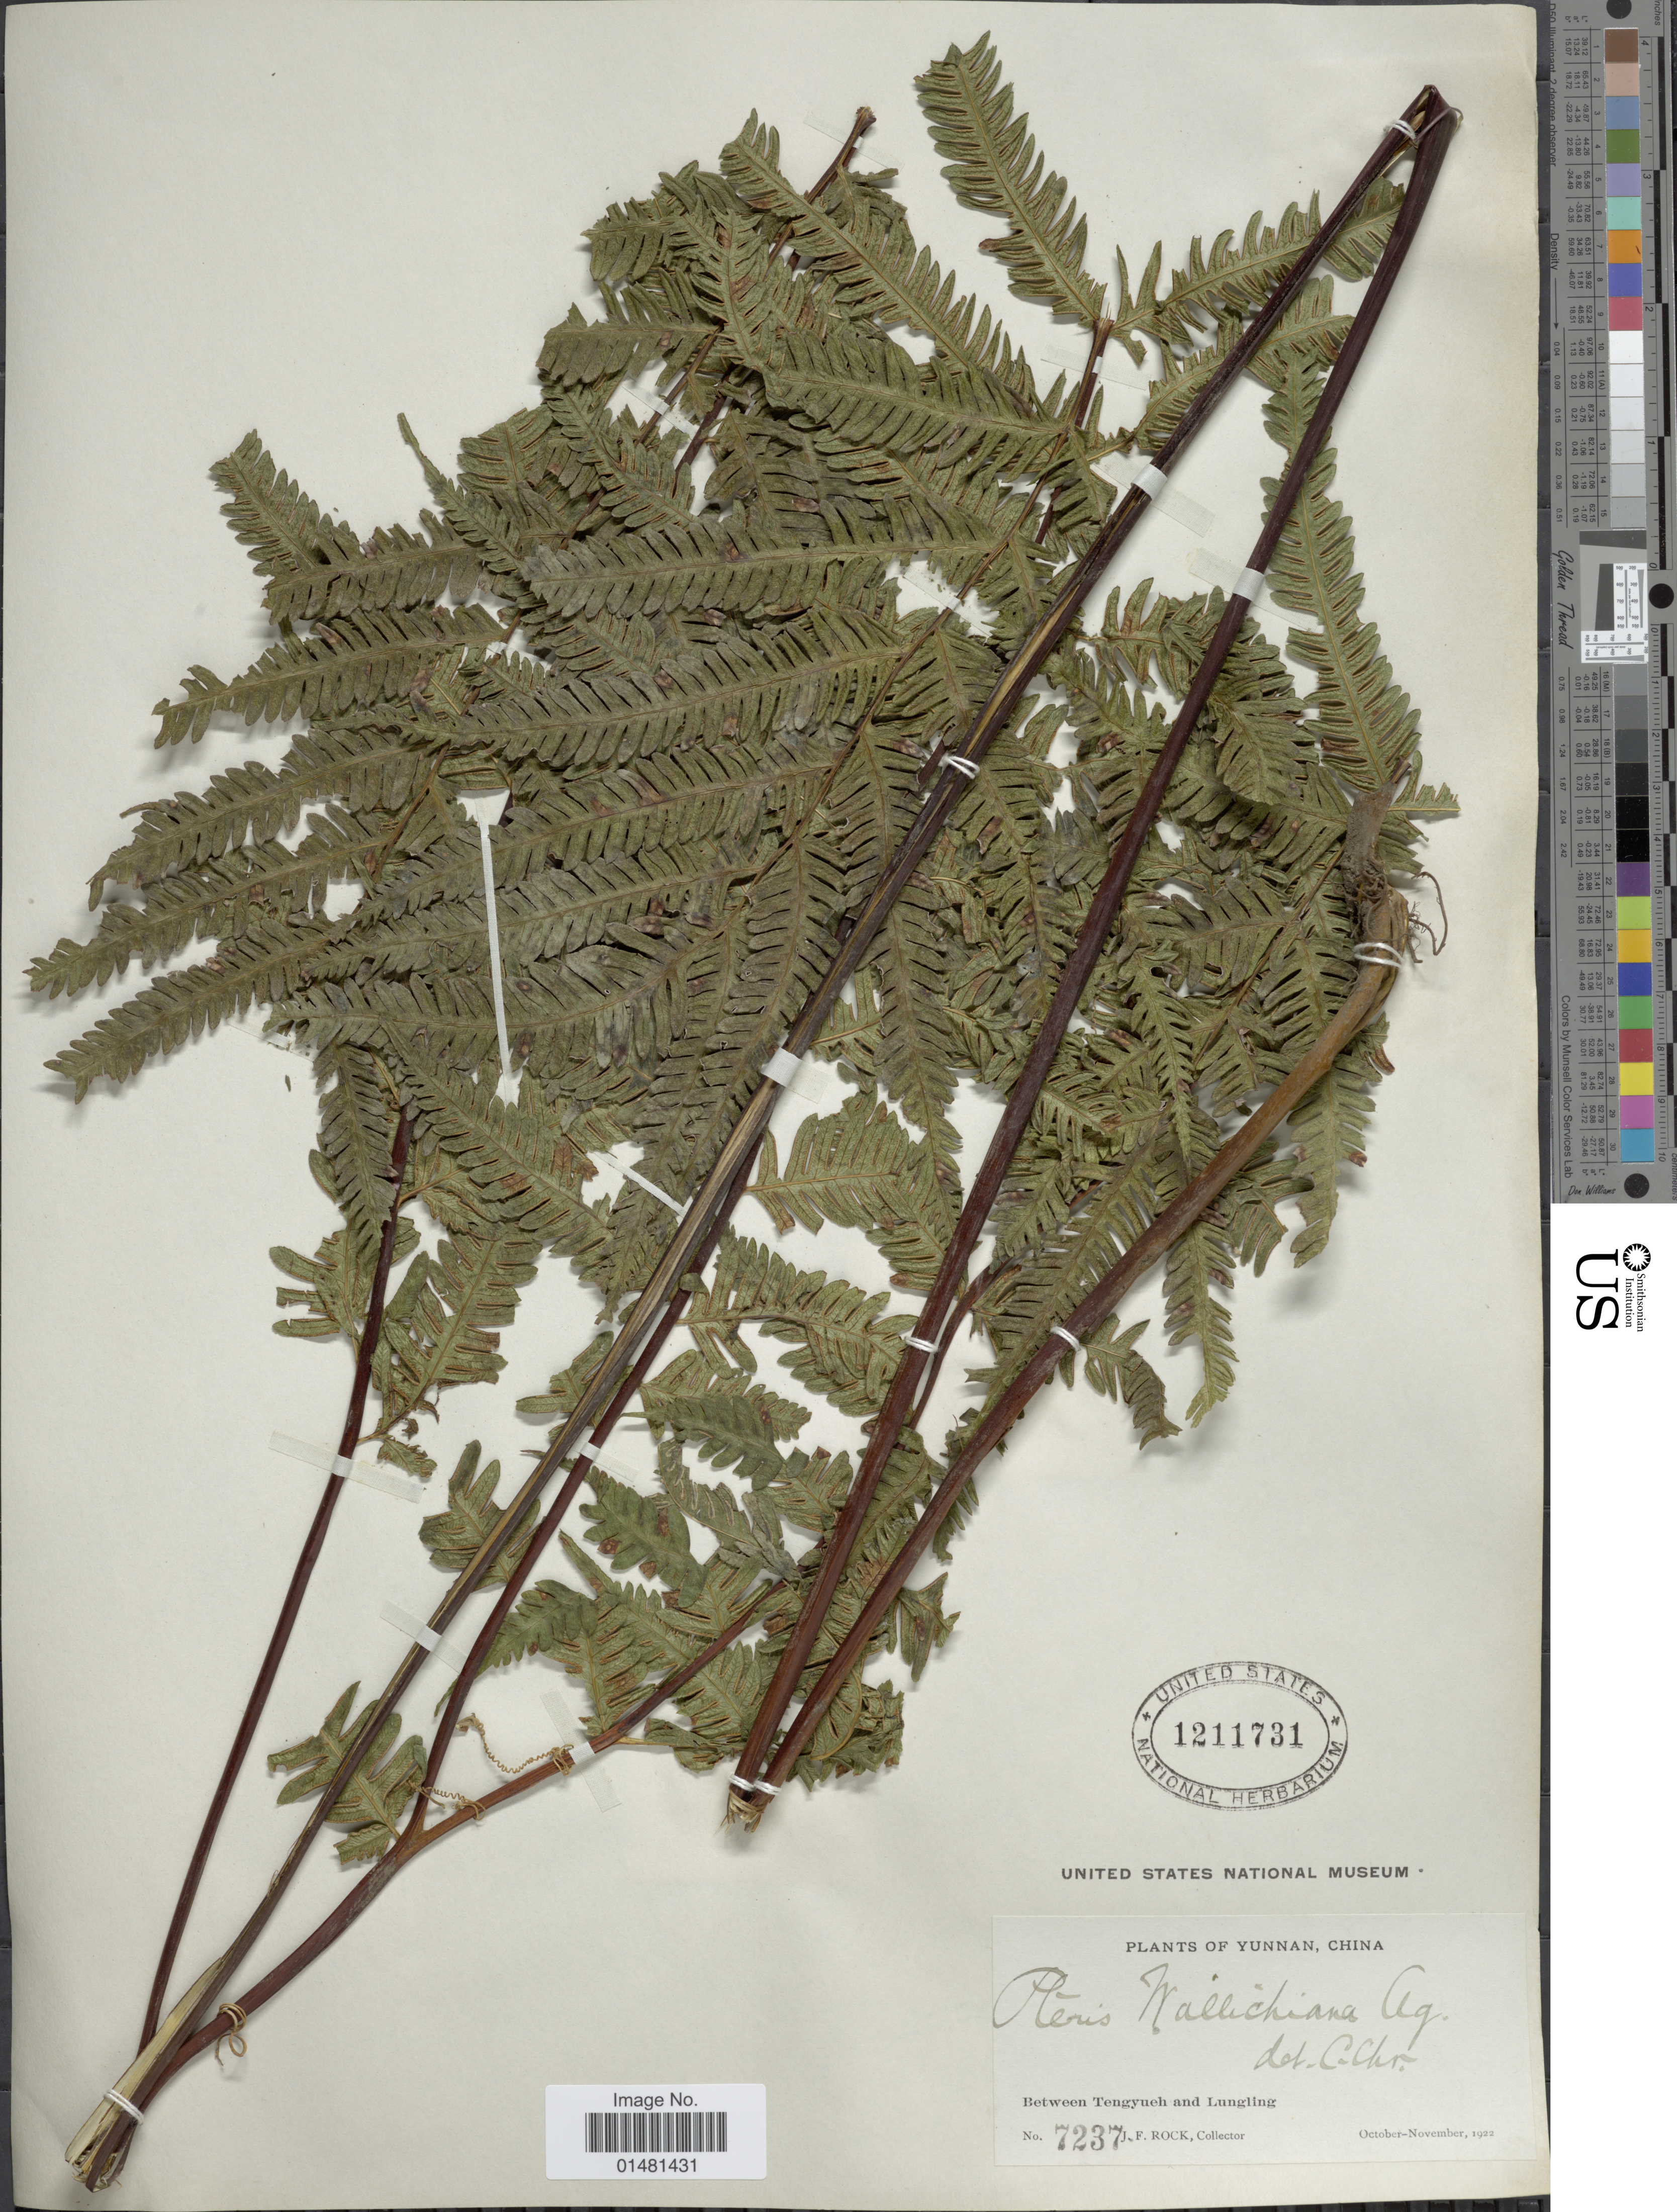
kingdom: Plantae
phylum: Tracheophyta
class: Polypodiopsida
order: Polypodiales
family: Pteridaceae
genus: Pteris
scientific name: Pteris wallichiana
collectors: J. Rock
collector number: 7237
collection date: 1922-10/1922-11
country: China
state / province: Yunnan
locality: Between Tengyueh and Lungling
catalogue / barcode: US 1211731